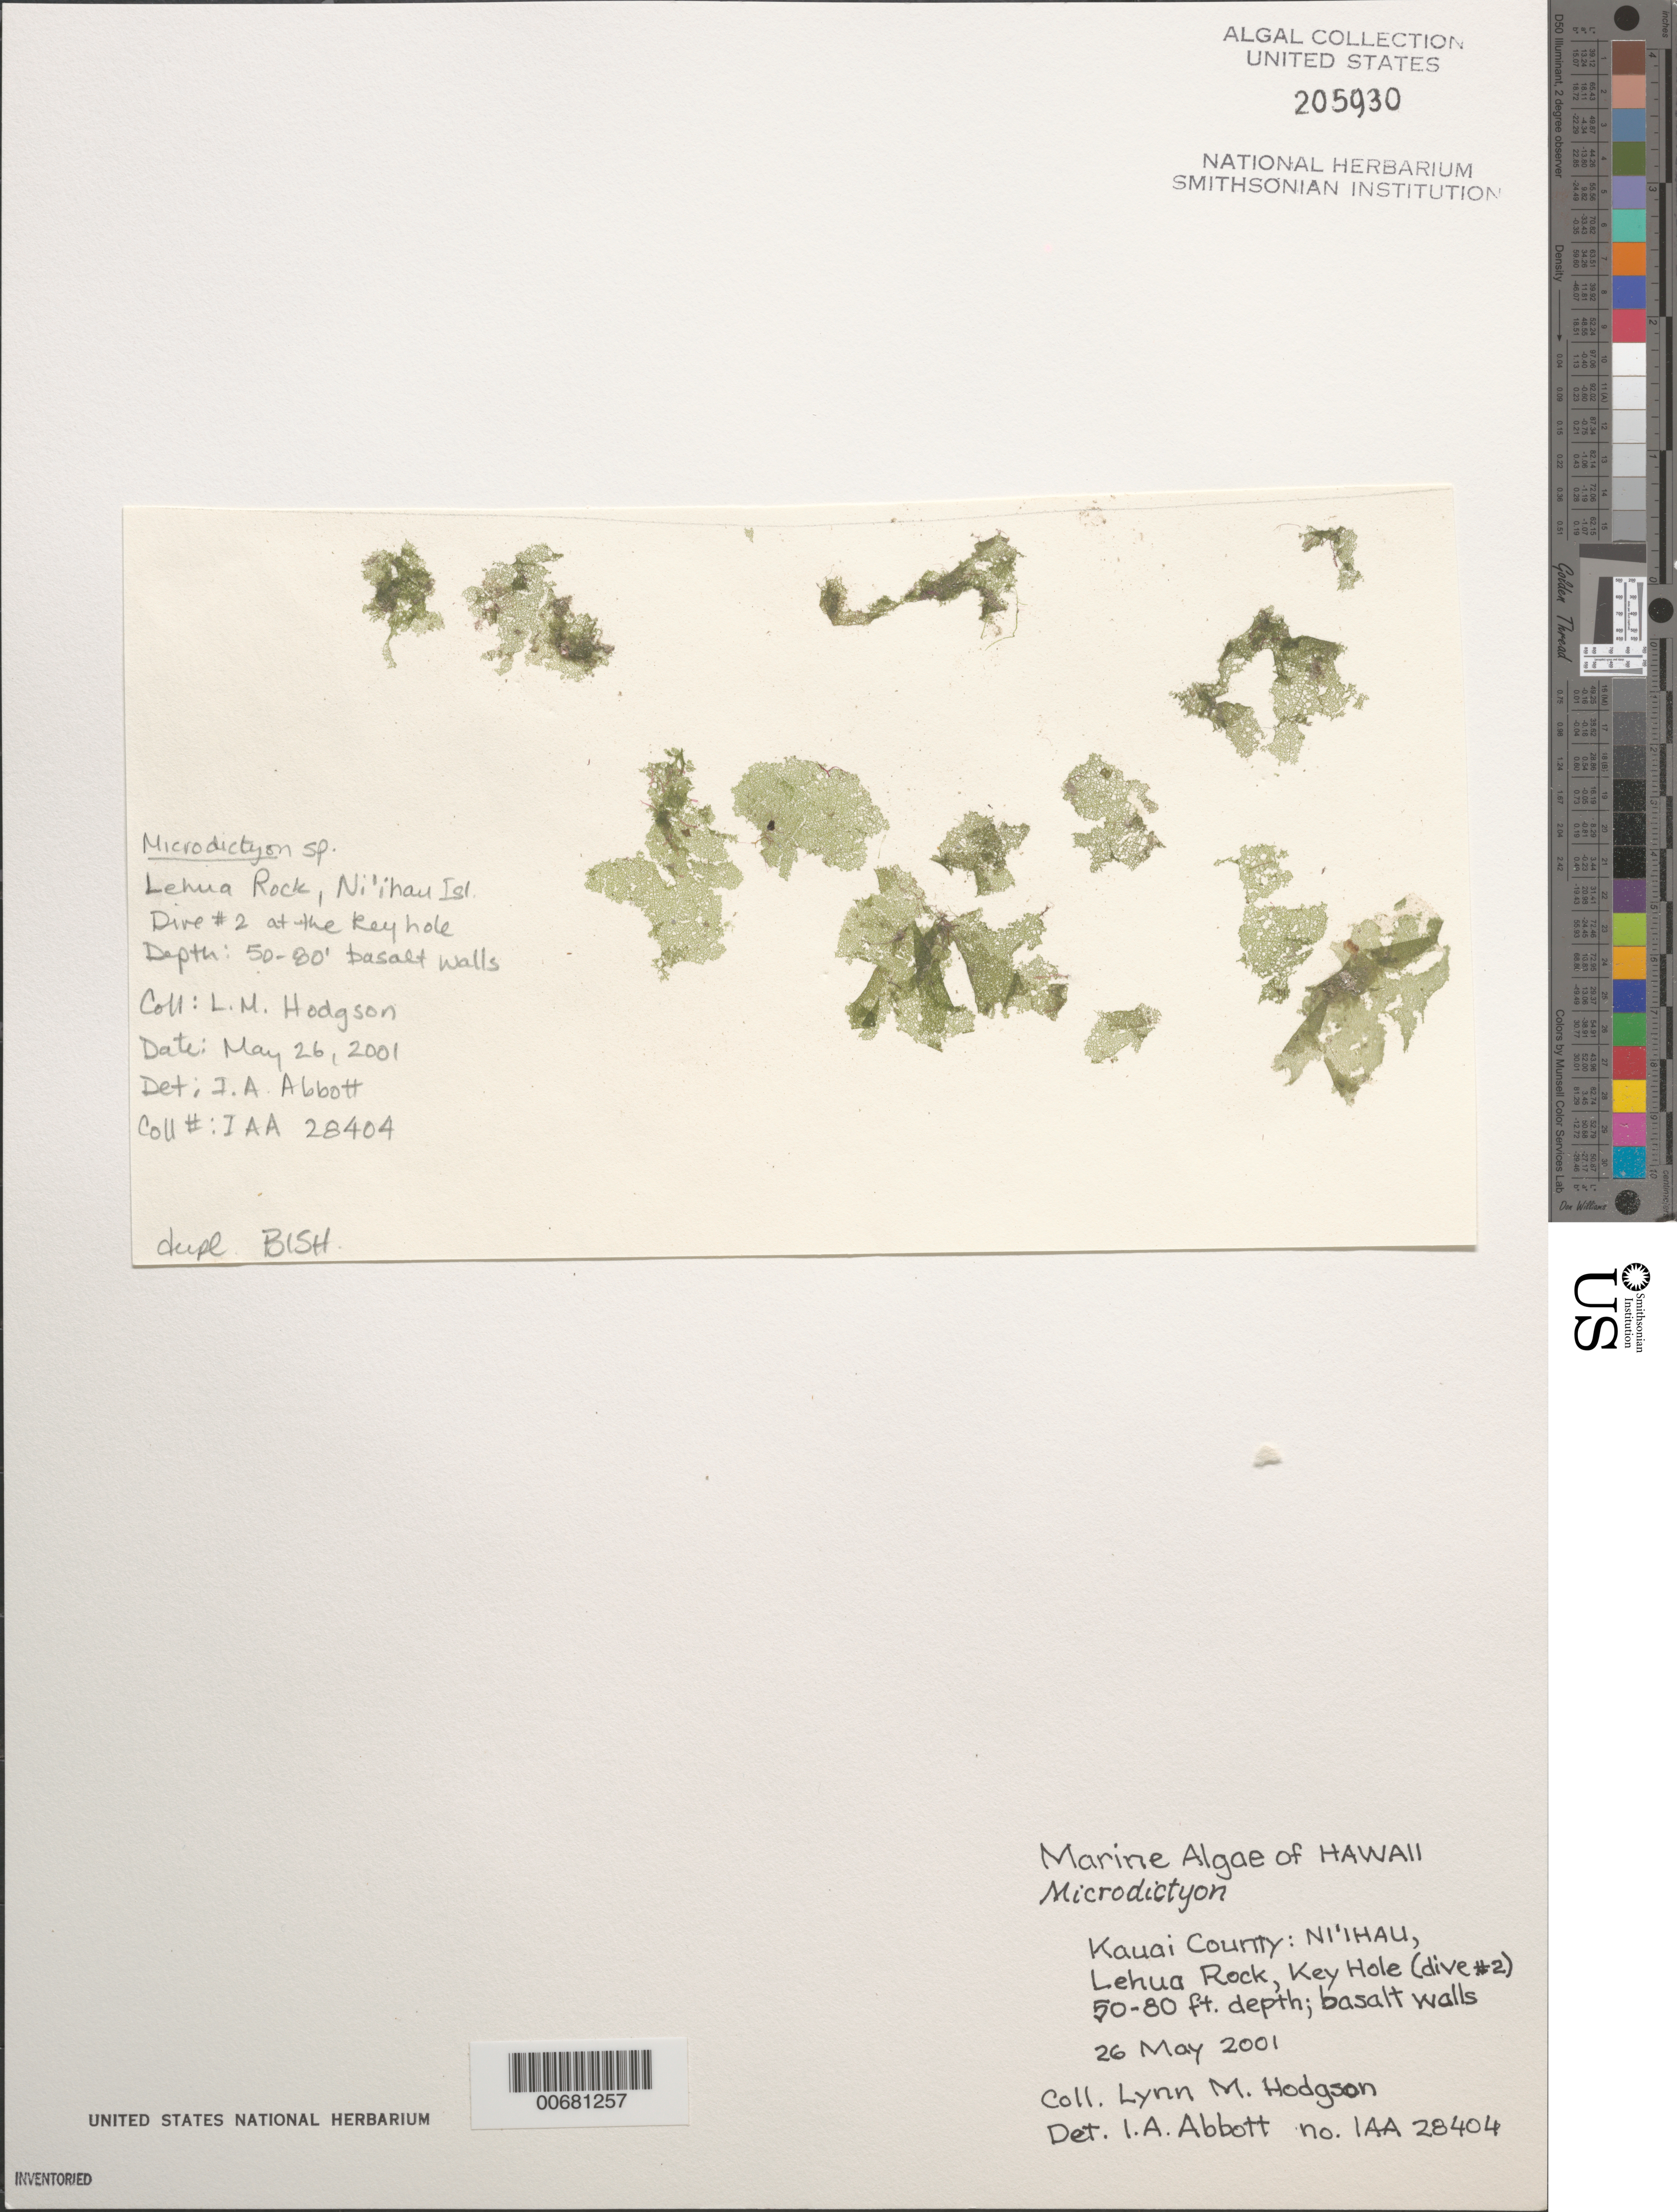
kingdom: Plantae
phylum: Chlorophyta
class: Ulvophyceae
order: Cladophorales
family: Anadyomenaceae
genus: Microdictyon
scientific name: Microdictyon sp.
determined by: Abbott, Isabella A.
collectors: L. M. Hodgson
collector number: IAA 28404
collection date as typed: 26 May 2001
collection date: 2001-05-26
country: United States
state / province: Hawaii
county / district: Kauai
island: Kaua'i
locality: Lehua Rock, at Key Hole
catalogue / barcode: US 205930